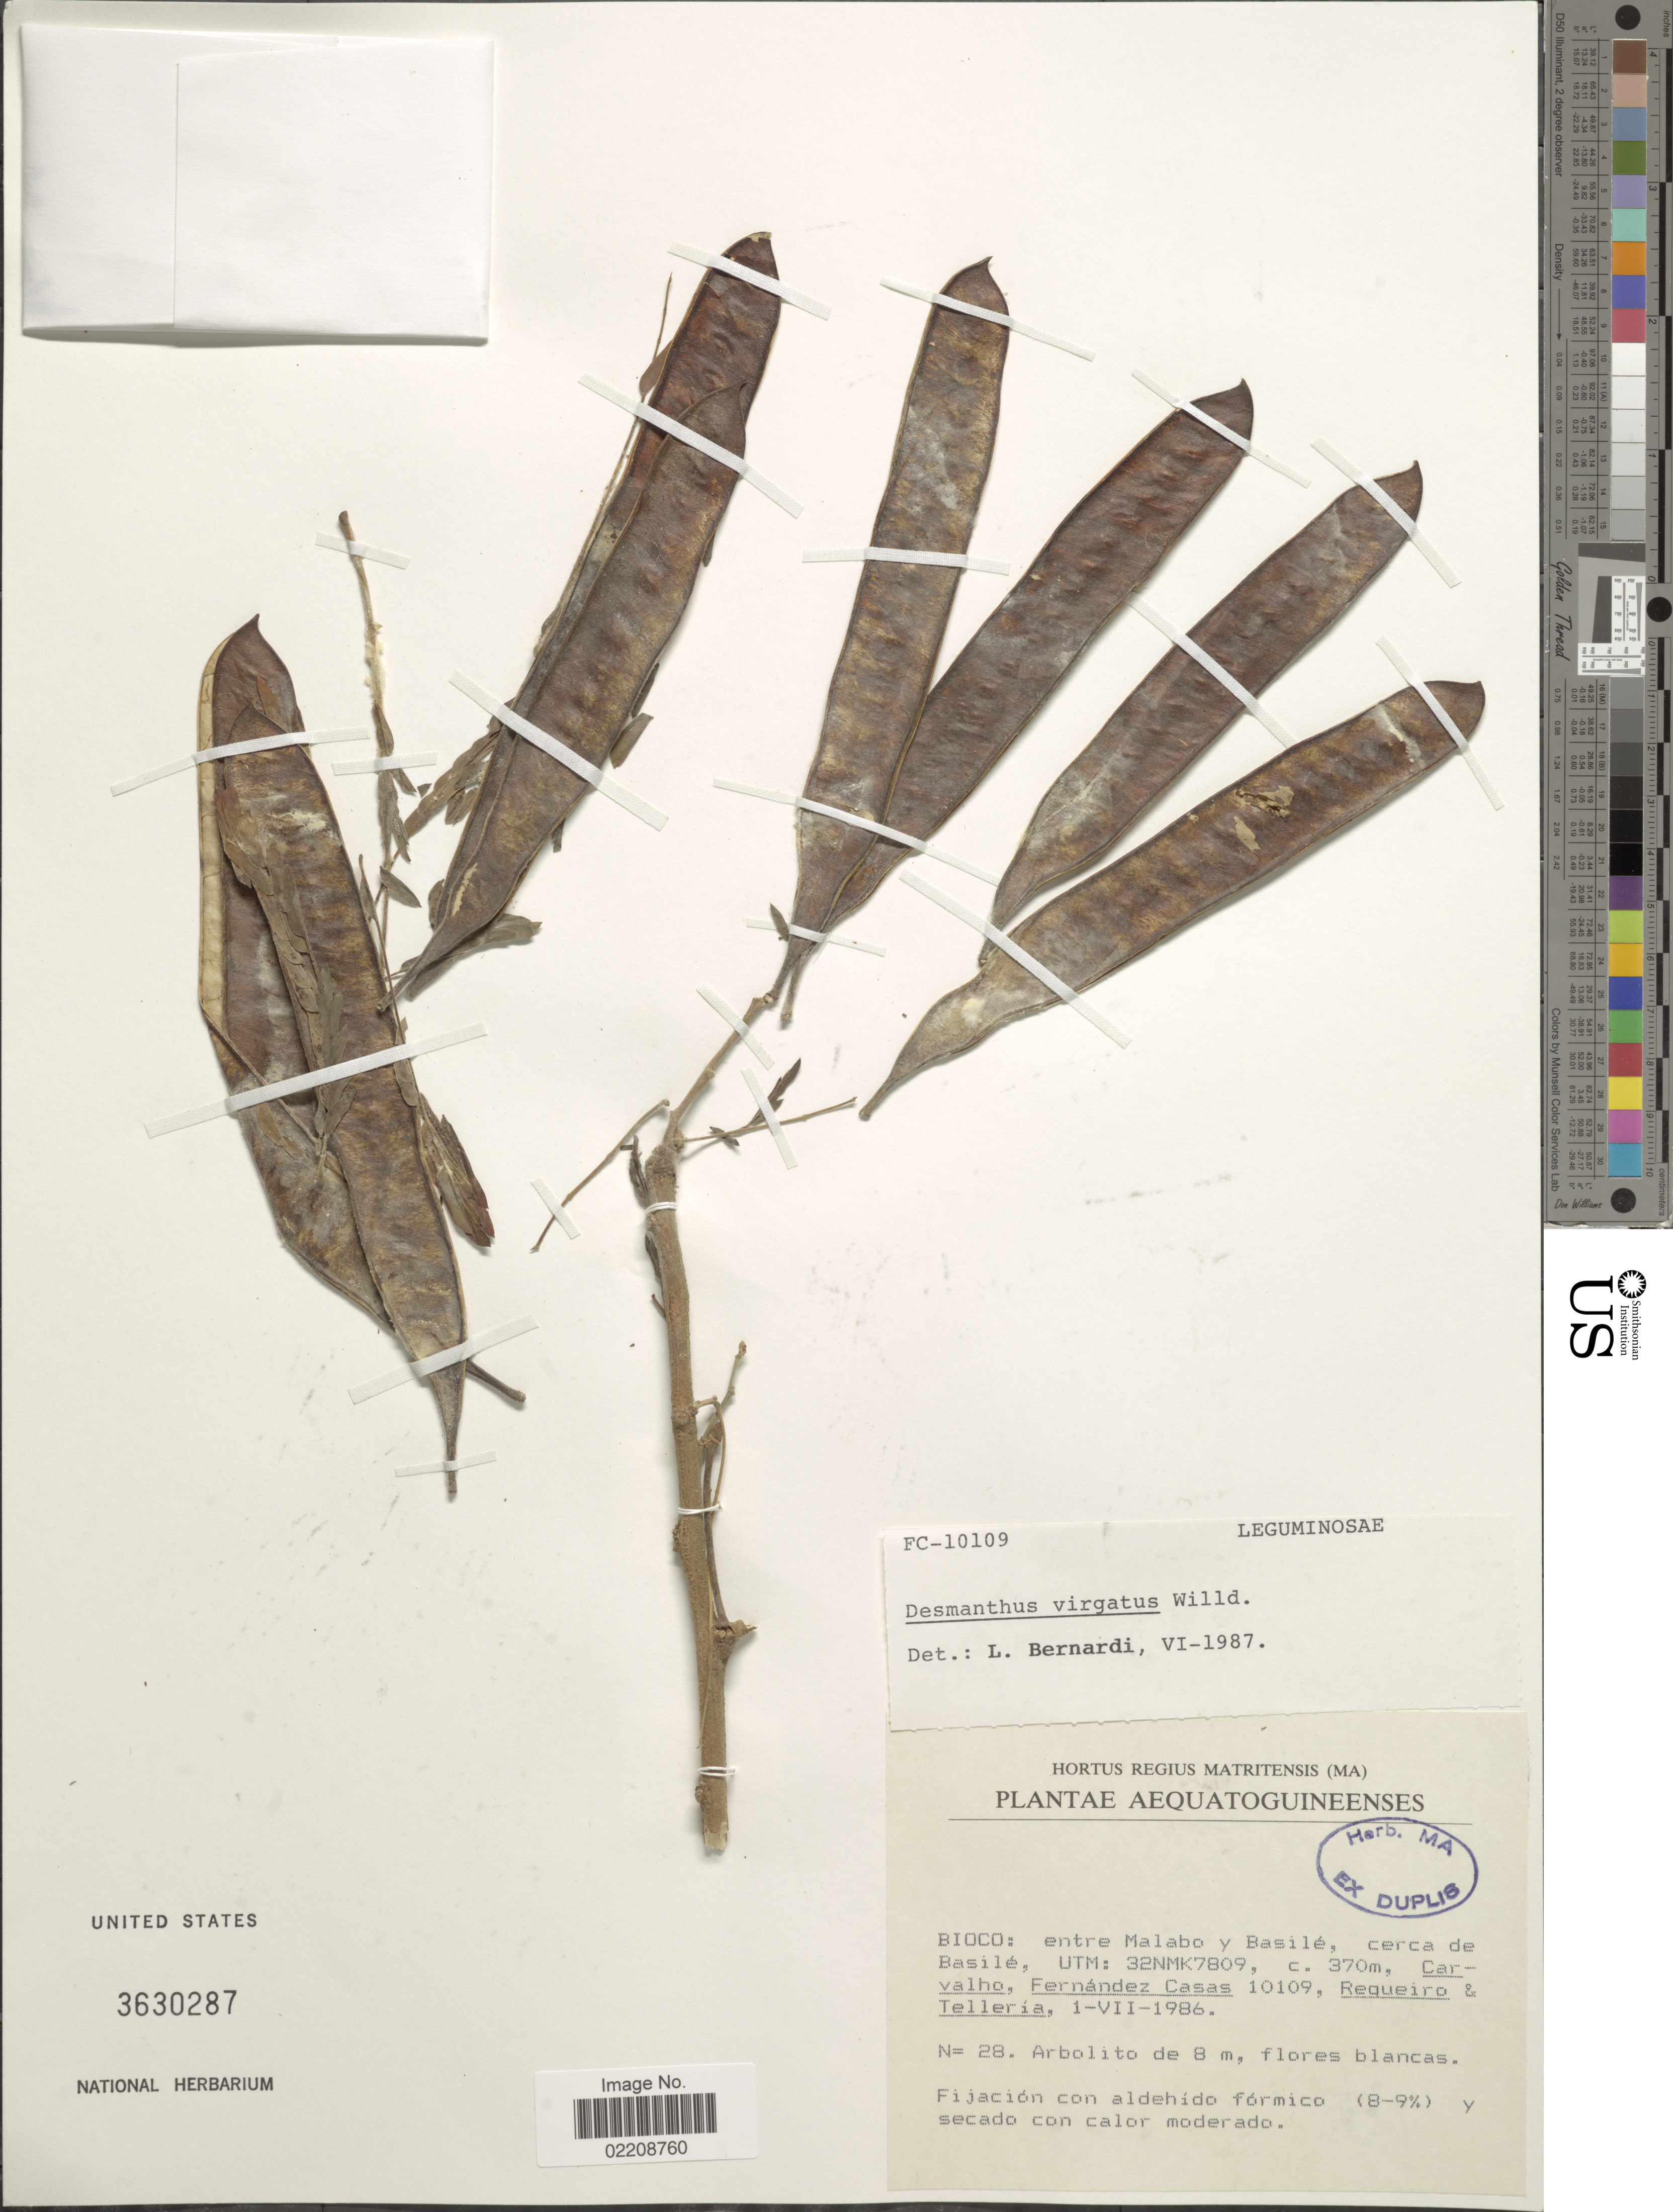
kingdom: Plantae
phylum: Tracheophyta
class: Magnoliopsida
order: Fabales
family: Fabaceae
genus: Desmanthus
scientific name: Desmanthus virgatus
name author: (L.) Willd.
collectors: Carvalho, --, F. Casas, Requeiro, -- & -. Telleria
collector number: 10109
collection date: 1986-07-01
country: Equatorial Guinea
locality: Bioco, entre Malab y Basile, cerca de Basile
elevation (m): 370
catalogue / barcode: US 3630287